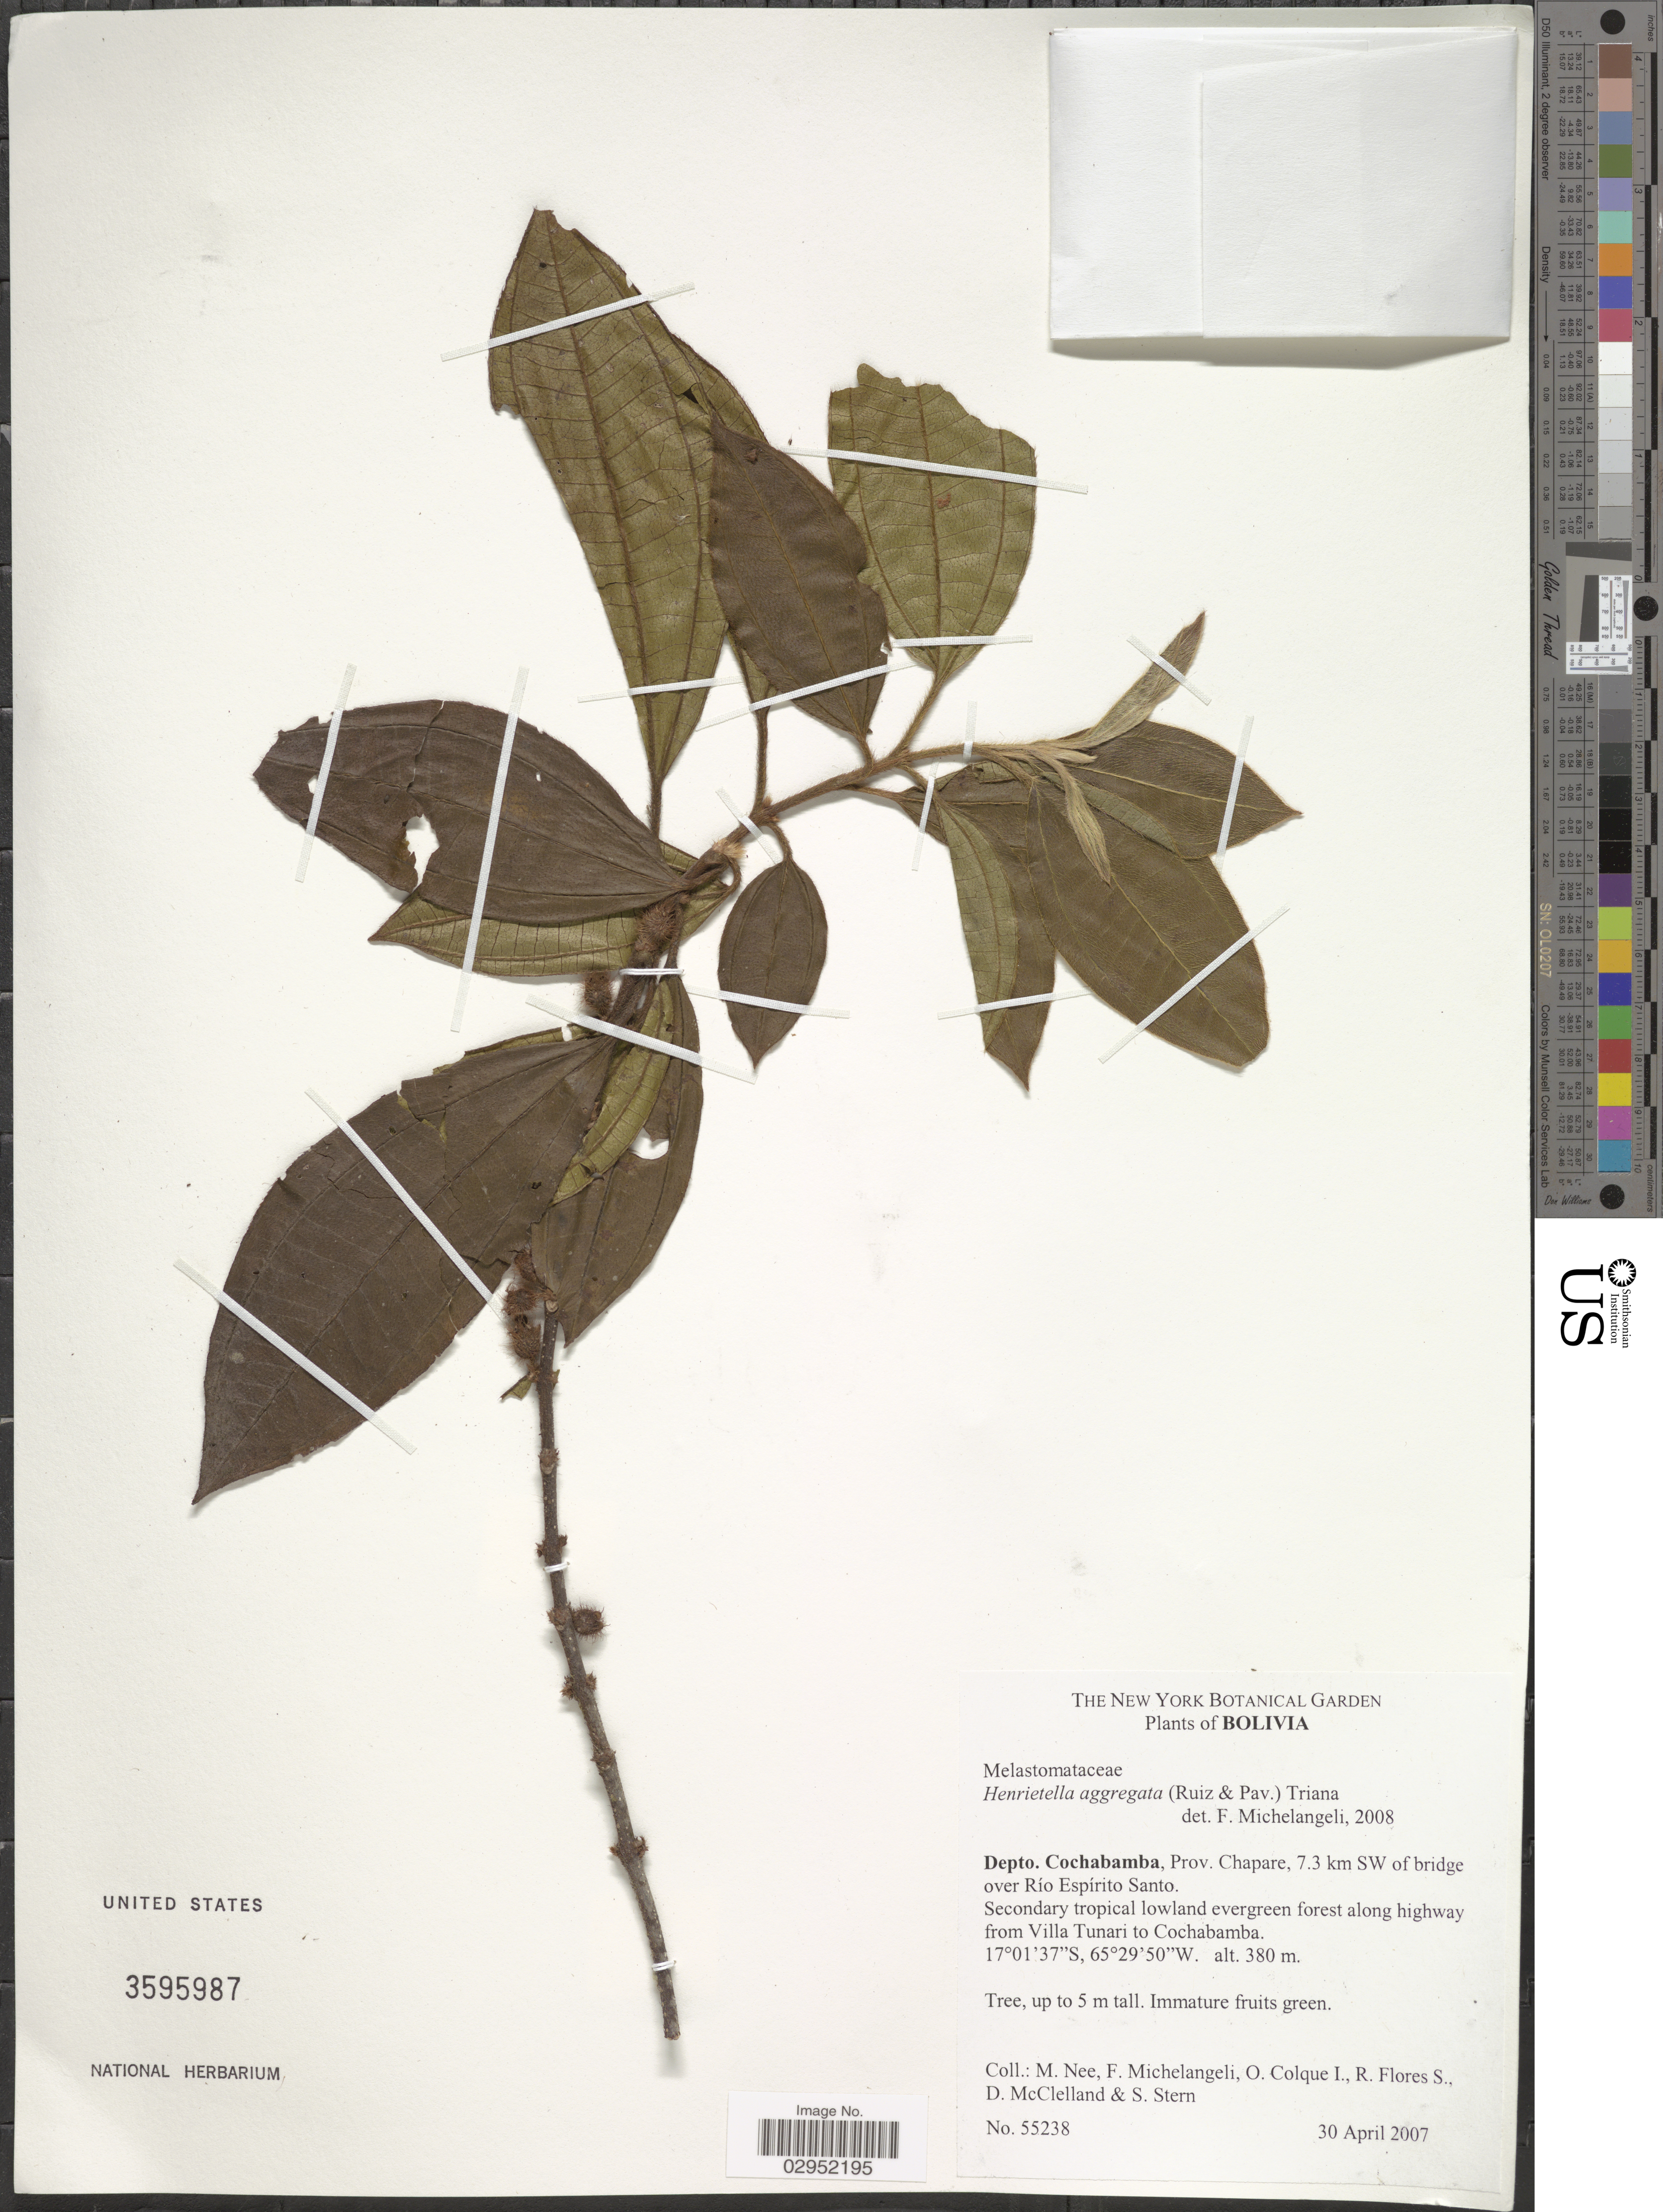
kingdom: Plantae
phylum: Tracheophyta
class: Magnoliopsida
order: Myrtales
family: Melastomataceae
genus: Henriettea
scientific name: Henriettea aggregata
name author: (D. Don) J.F. Macbr.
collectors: M. Nee, F. Michelangeli, O. Colque, R. Flores S. & et al.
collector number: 55238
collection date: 2007-04-30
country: Bolivia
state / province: Cochabamba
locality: Depto. Cochabamba, Prov. Chapare. 7.3 km SW of bridge over Río Espírito Santo. Along highway from Villa Tunari to Cochabamba.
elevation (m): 380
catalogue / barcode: US 3595987